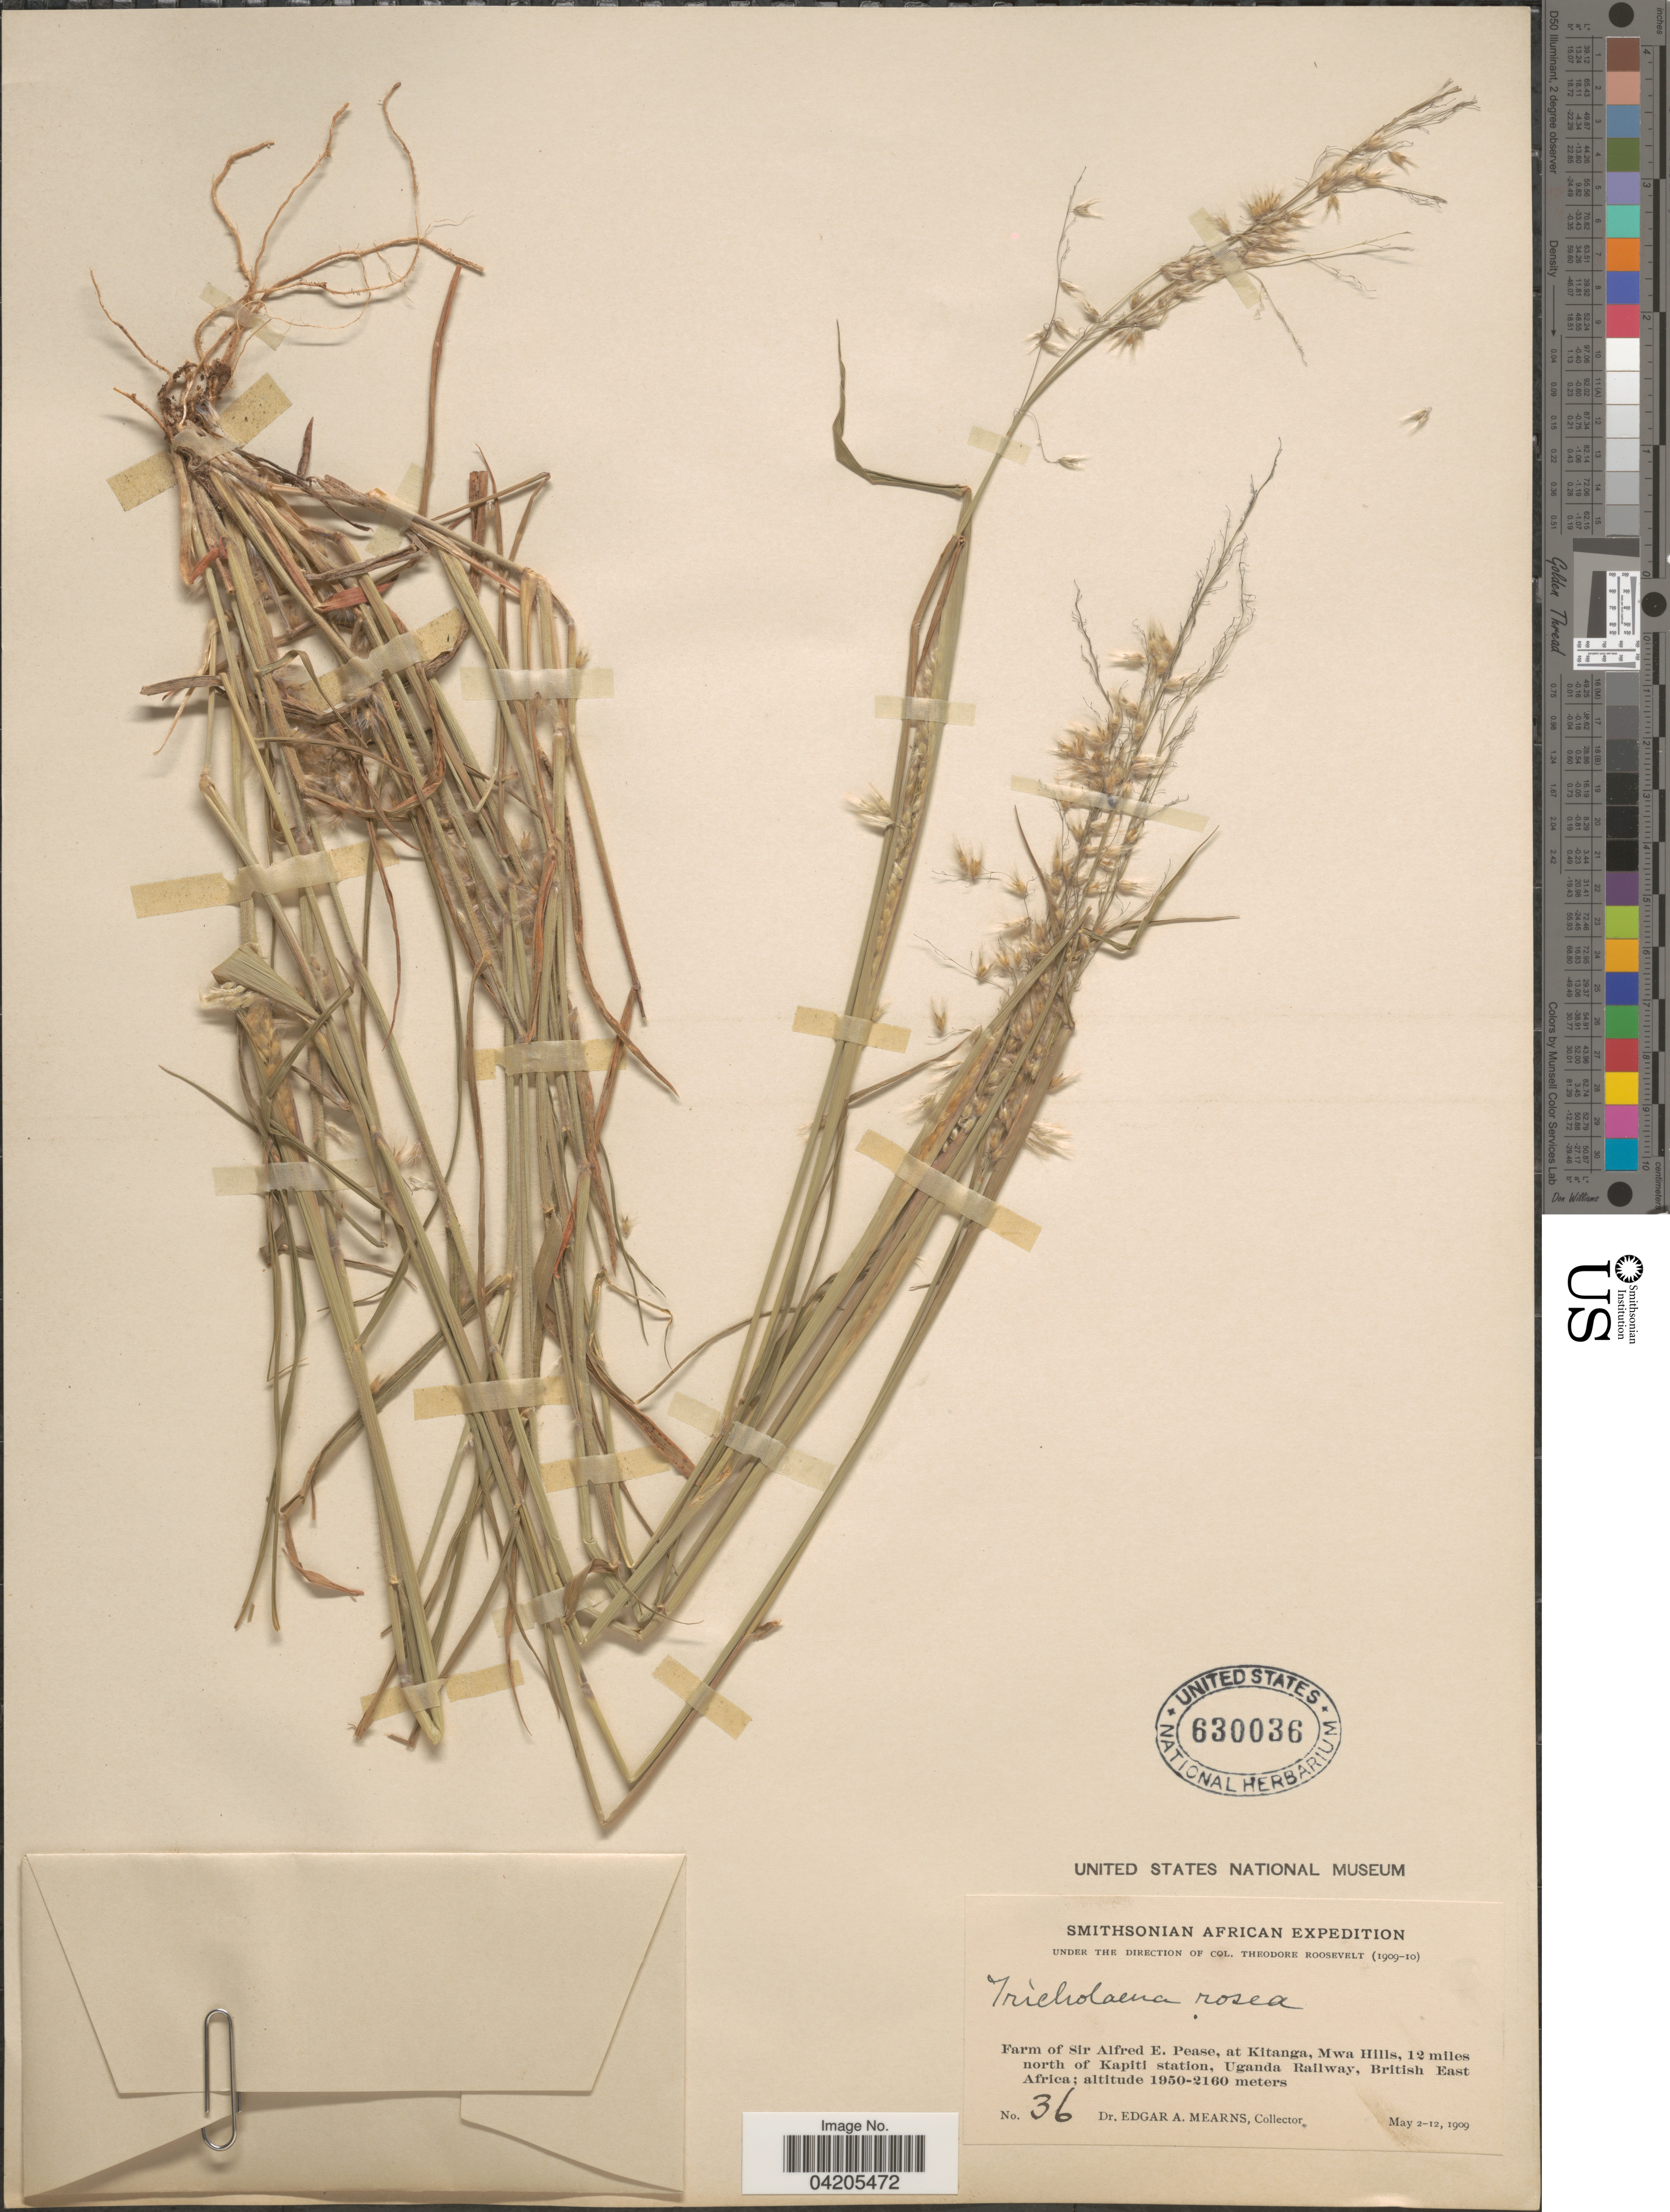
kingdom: Plantae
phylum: Tracheophyta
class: Liliopsida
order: Poales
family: Poaceae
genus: Melinis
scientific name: Melinis repens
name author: (Willd.) Zizka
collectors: E. A. Mearns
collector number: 36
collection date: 1909-05-02/1909-05-12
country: Uganda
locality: Smithsonian African Expedition. Farm of Sir Alfred E. Pease, at Kitanga, Mwa Hills, 12 miles north of Kapiti station, Uganda Railway, British East Africa.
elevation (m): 1950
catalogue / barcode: US 630036